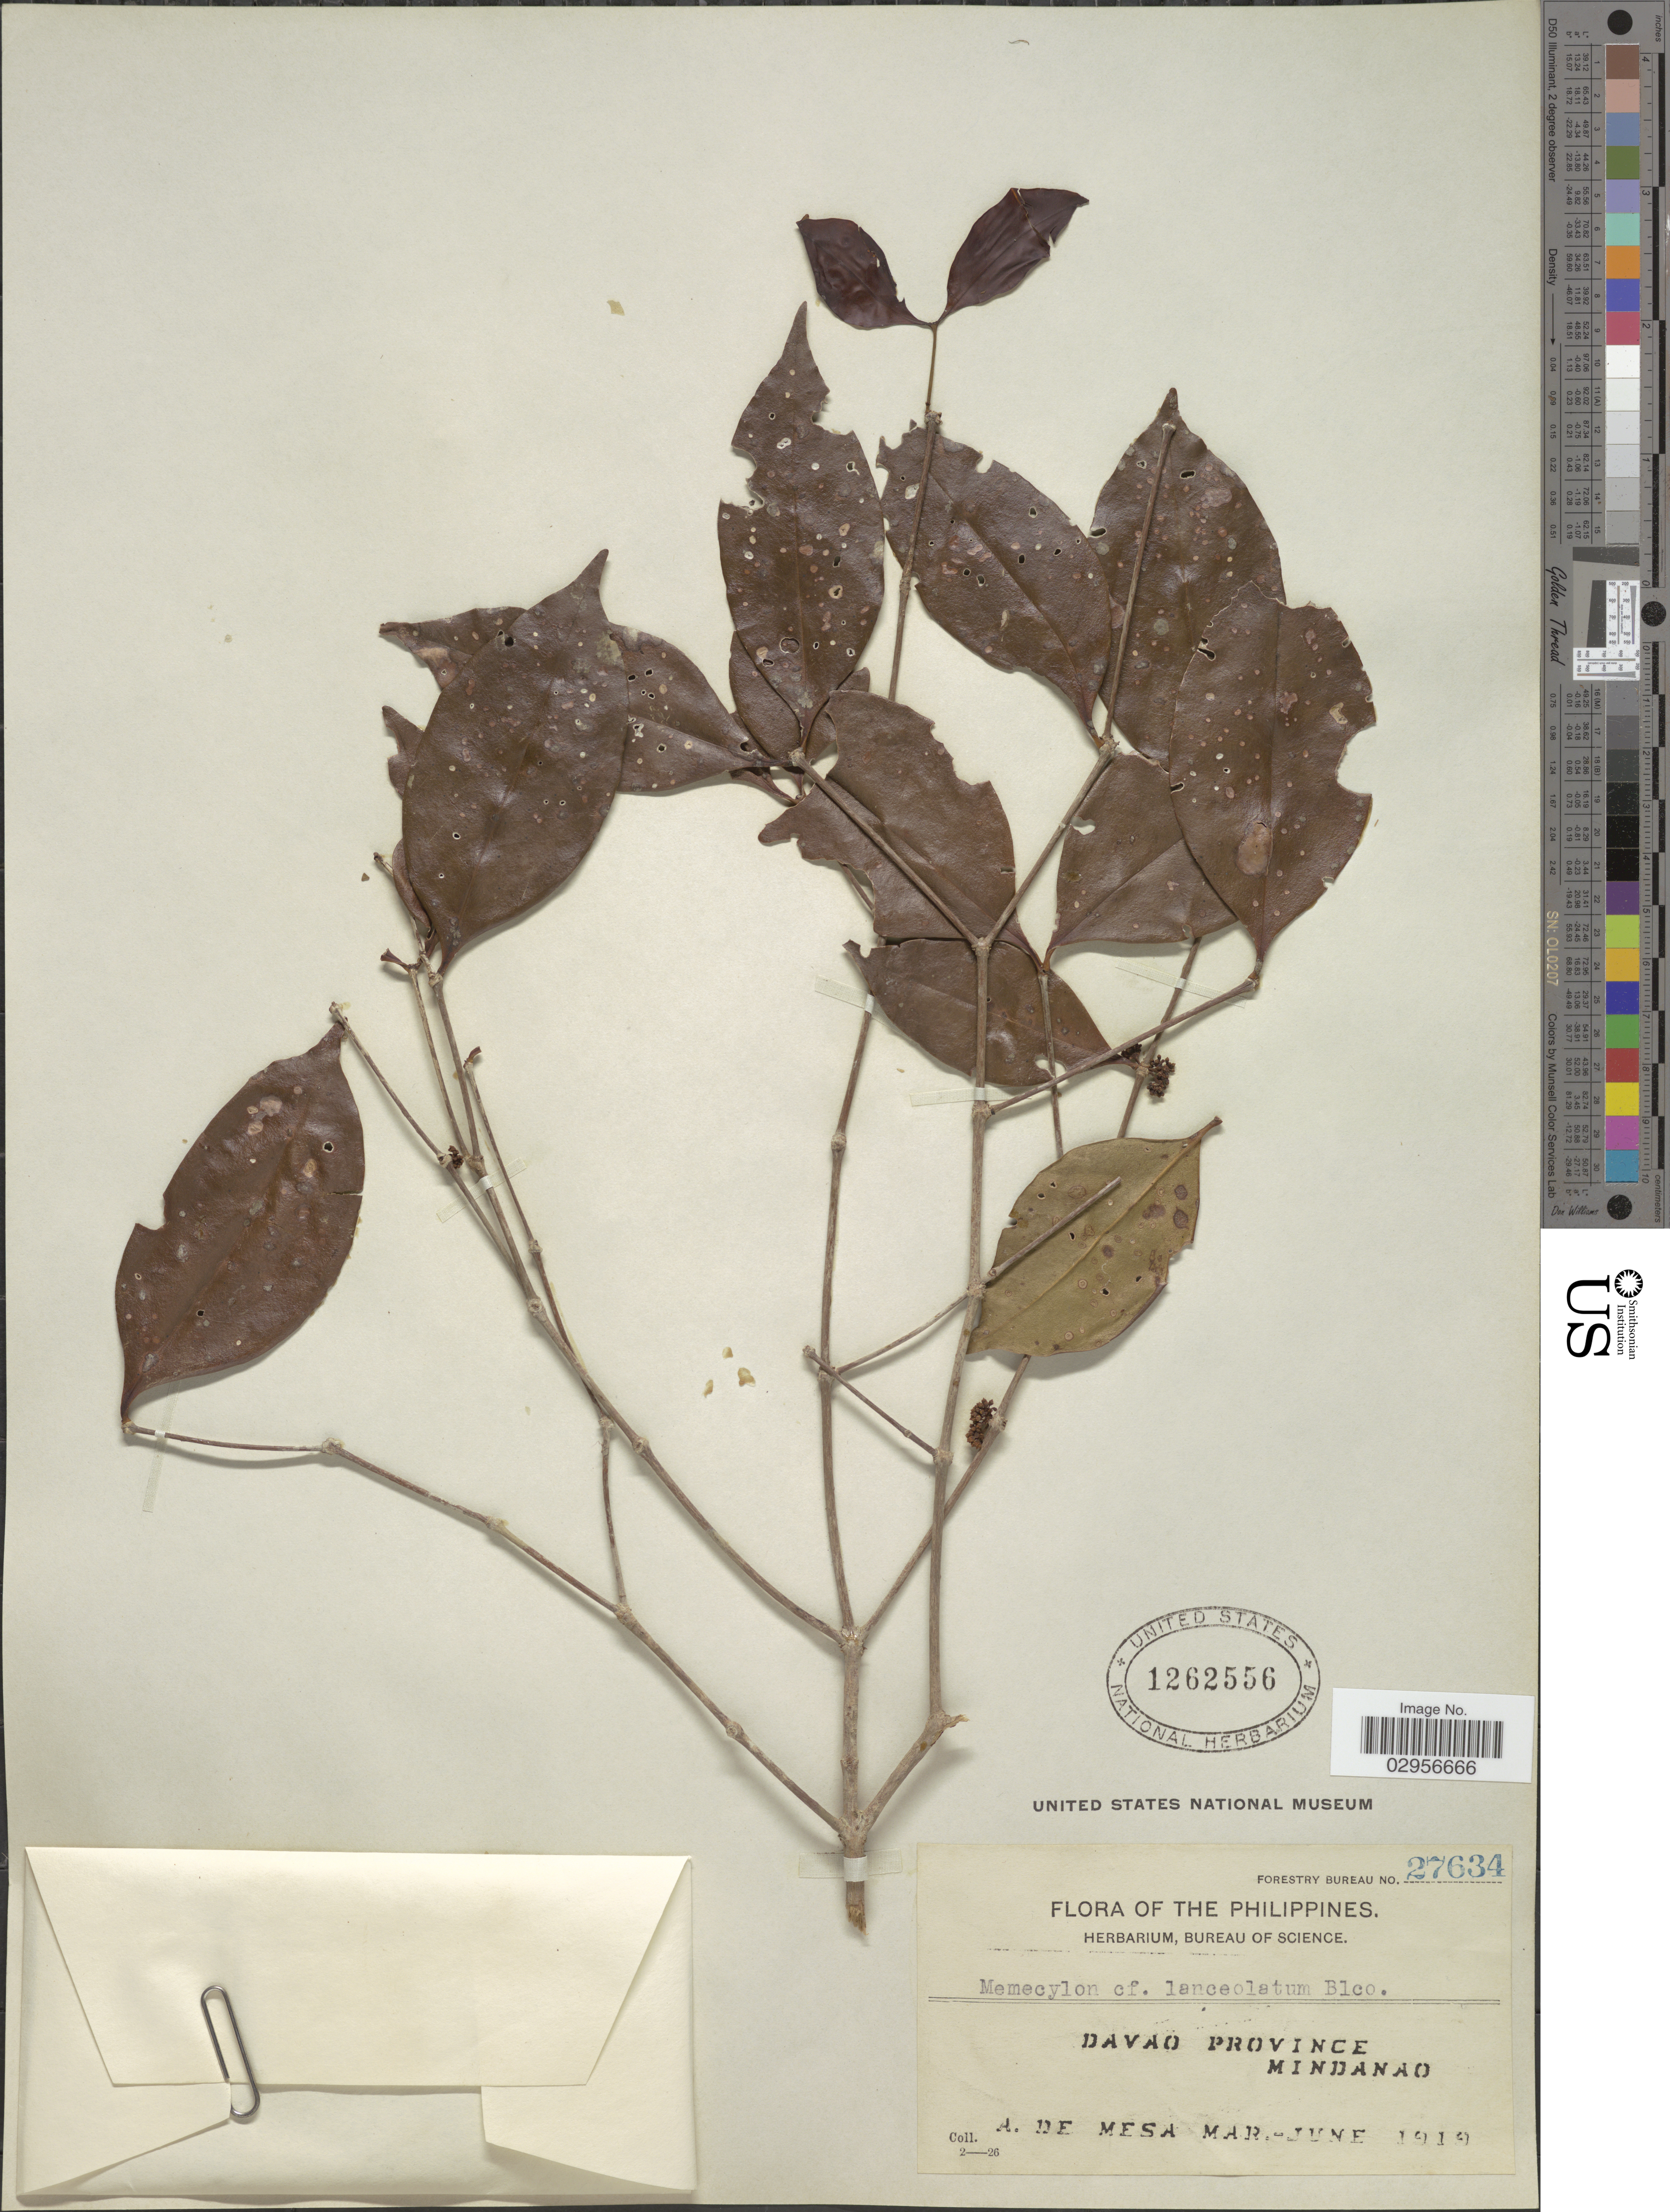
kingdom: Plantae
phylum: Tracheophyta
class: Magnoliopsida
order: Myrtales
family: Melastomataceae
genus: Memecylon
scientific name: Memecylon lanceolatum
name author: Blanco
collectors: A. De Mesa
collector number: Forestry Bureau 27634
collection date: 1919-03/1919-06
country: Philippines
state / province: Davao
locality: Davao Province, Mindanao.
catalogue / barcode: US 1262556